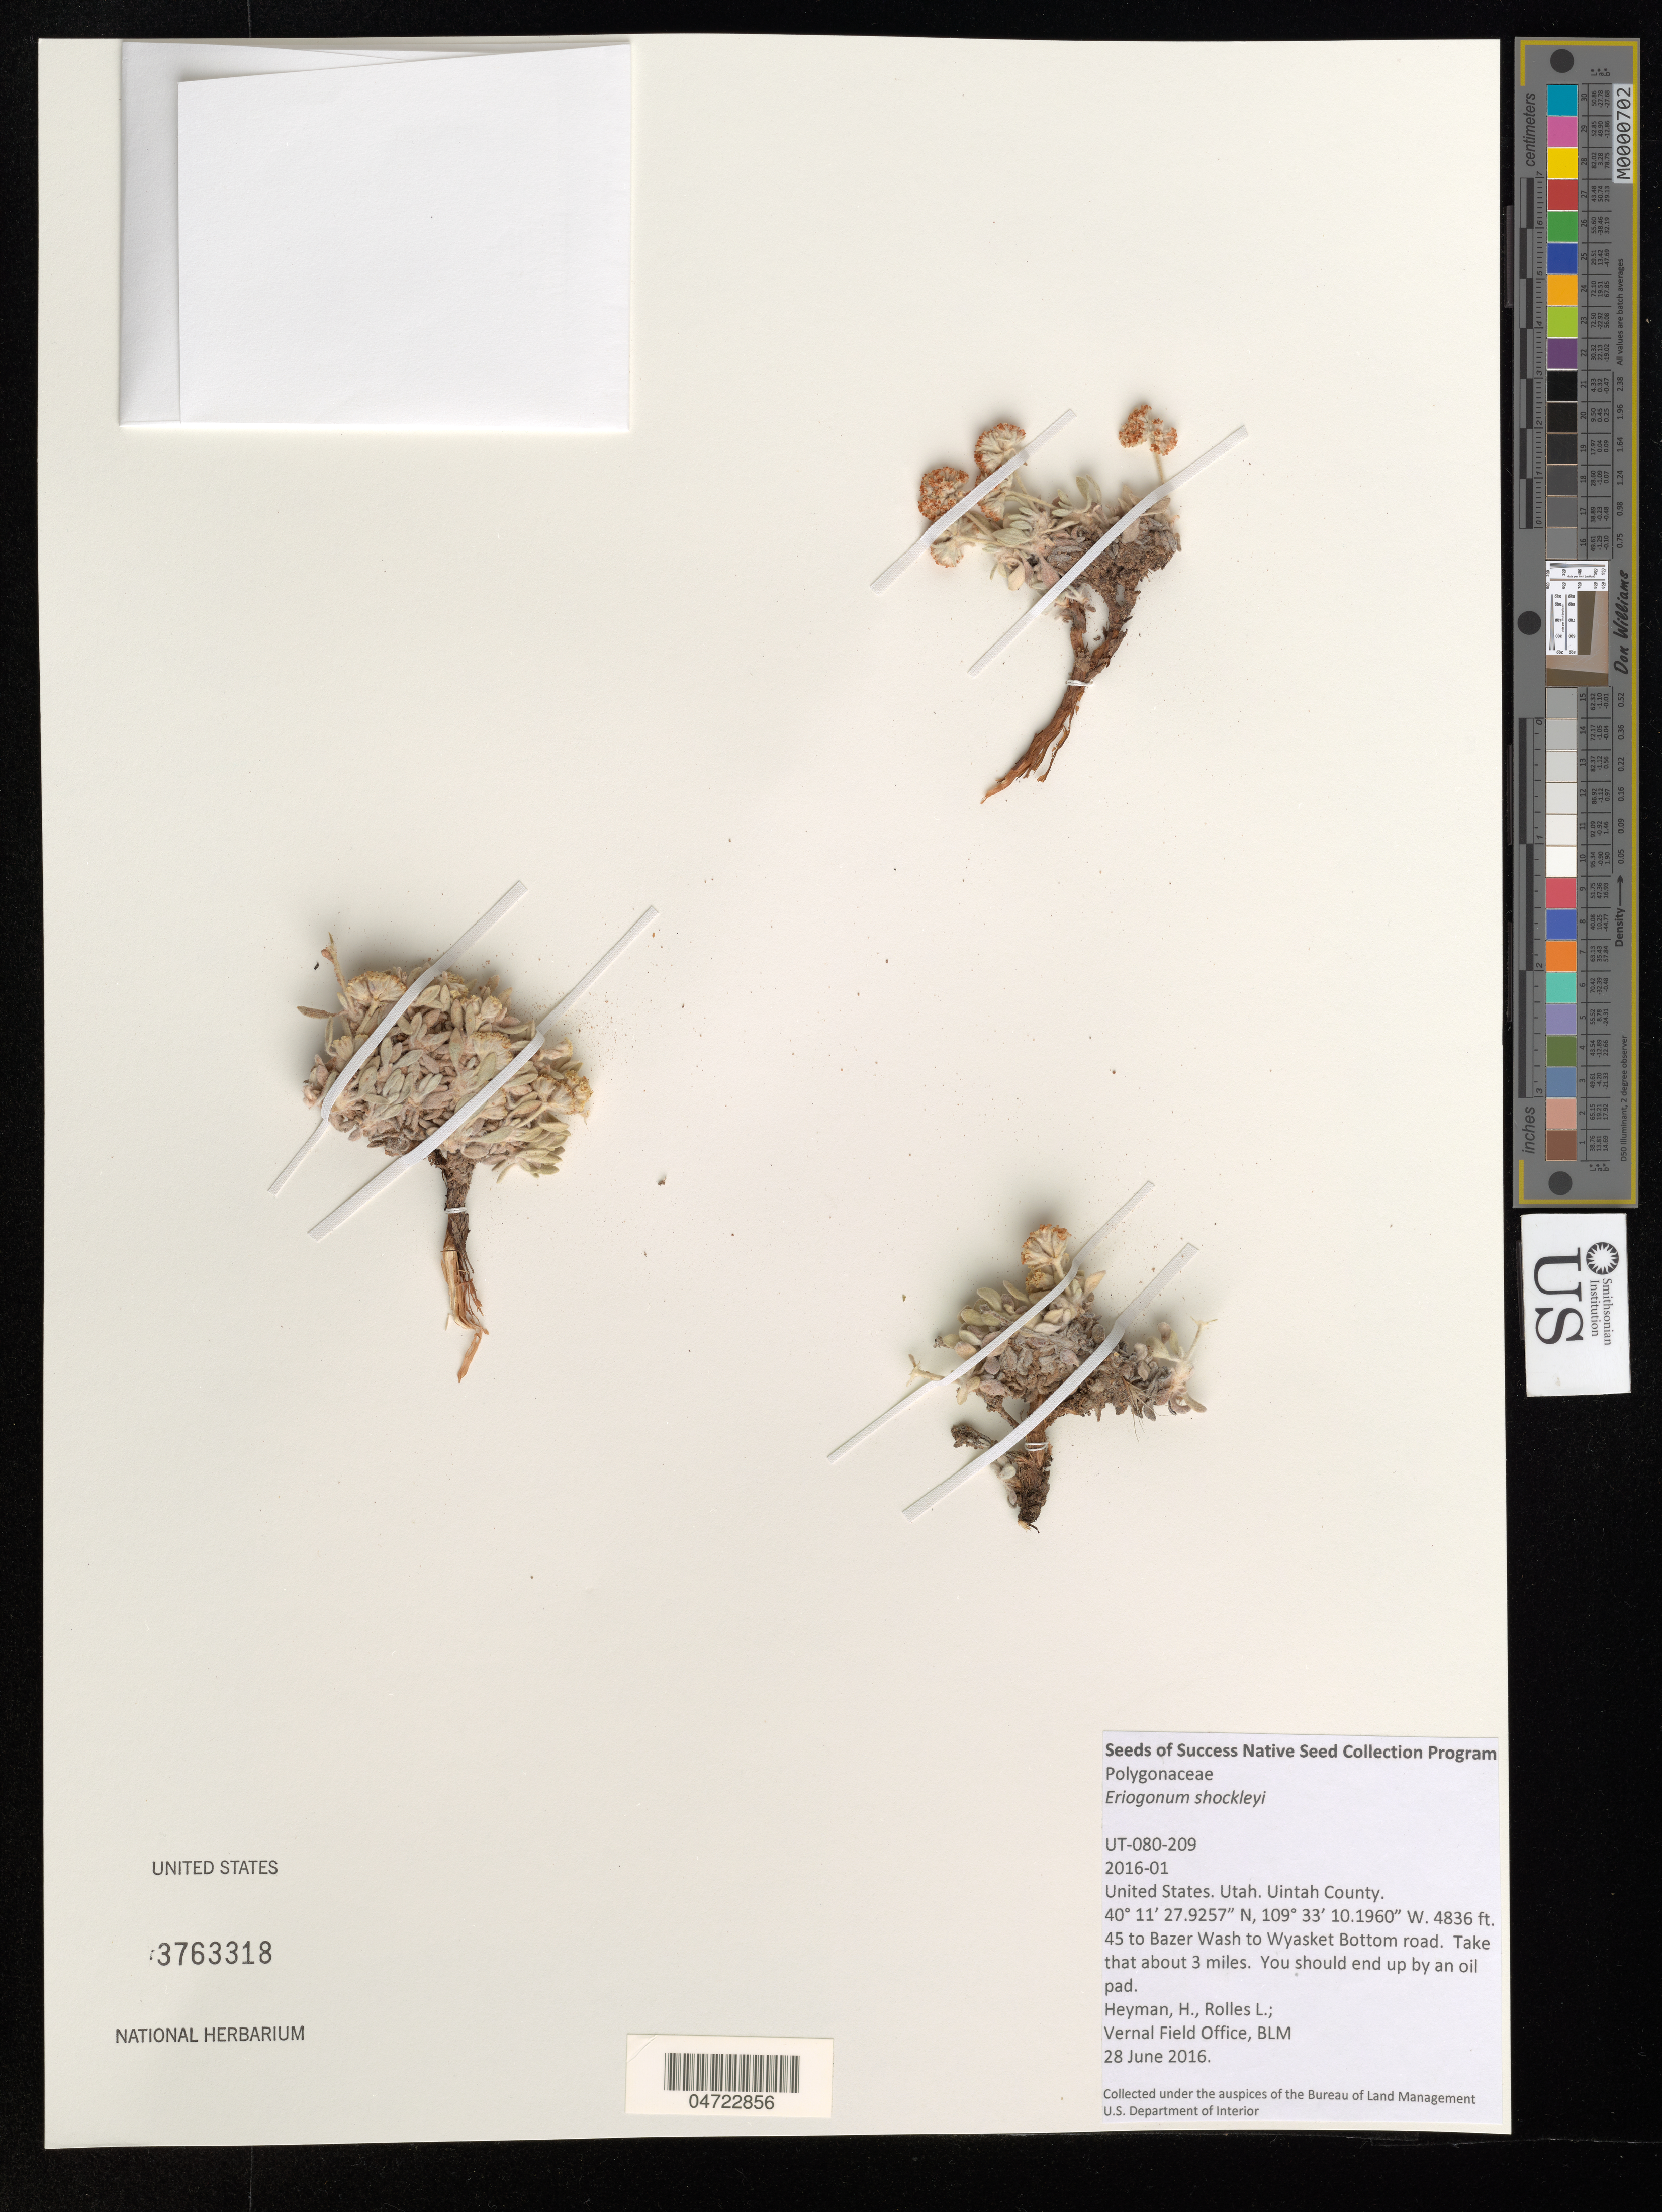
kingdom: Plantae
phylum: Tracheophyta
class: Magnoliopsida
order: Caryophyllales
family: Polygonaceae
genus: Eriogonum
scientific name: Eriogonum shockleyi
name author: S. Watson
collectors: H. Heyman & L. Rolles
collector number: UT-080-209/2016-01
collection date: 2016-06-28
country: United States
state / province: Utah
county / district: Uintah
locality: Uintah County. 45 to Bazer Wash to Wyasket Bottom road. Take that about 3 miles. You should end up by an oil pad.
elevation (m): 1474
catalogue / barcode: US 3763318